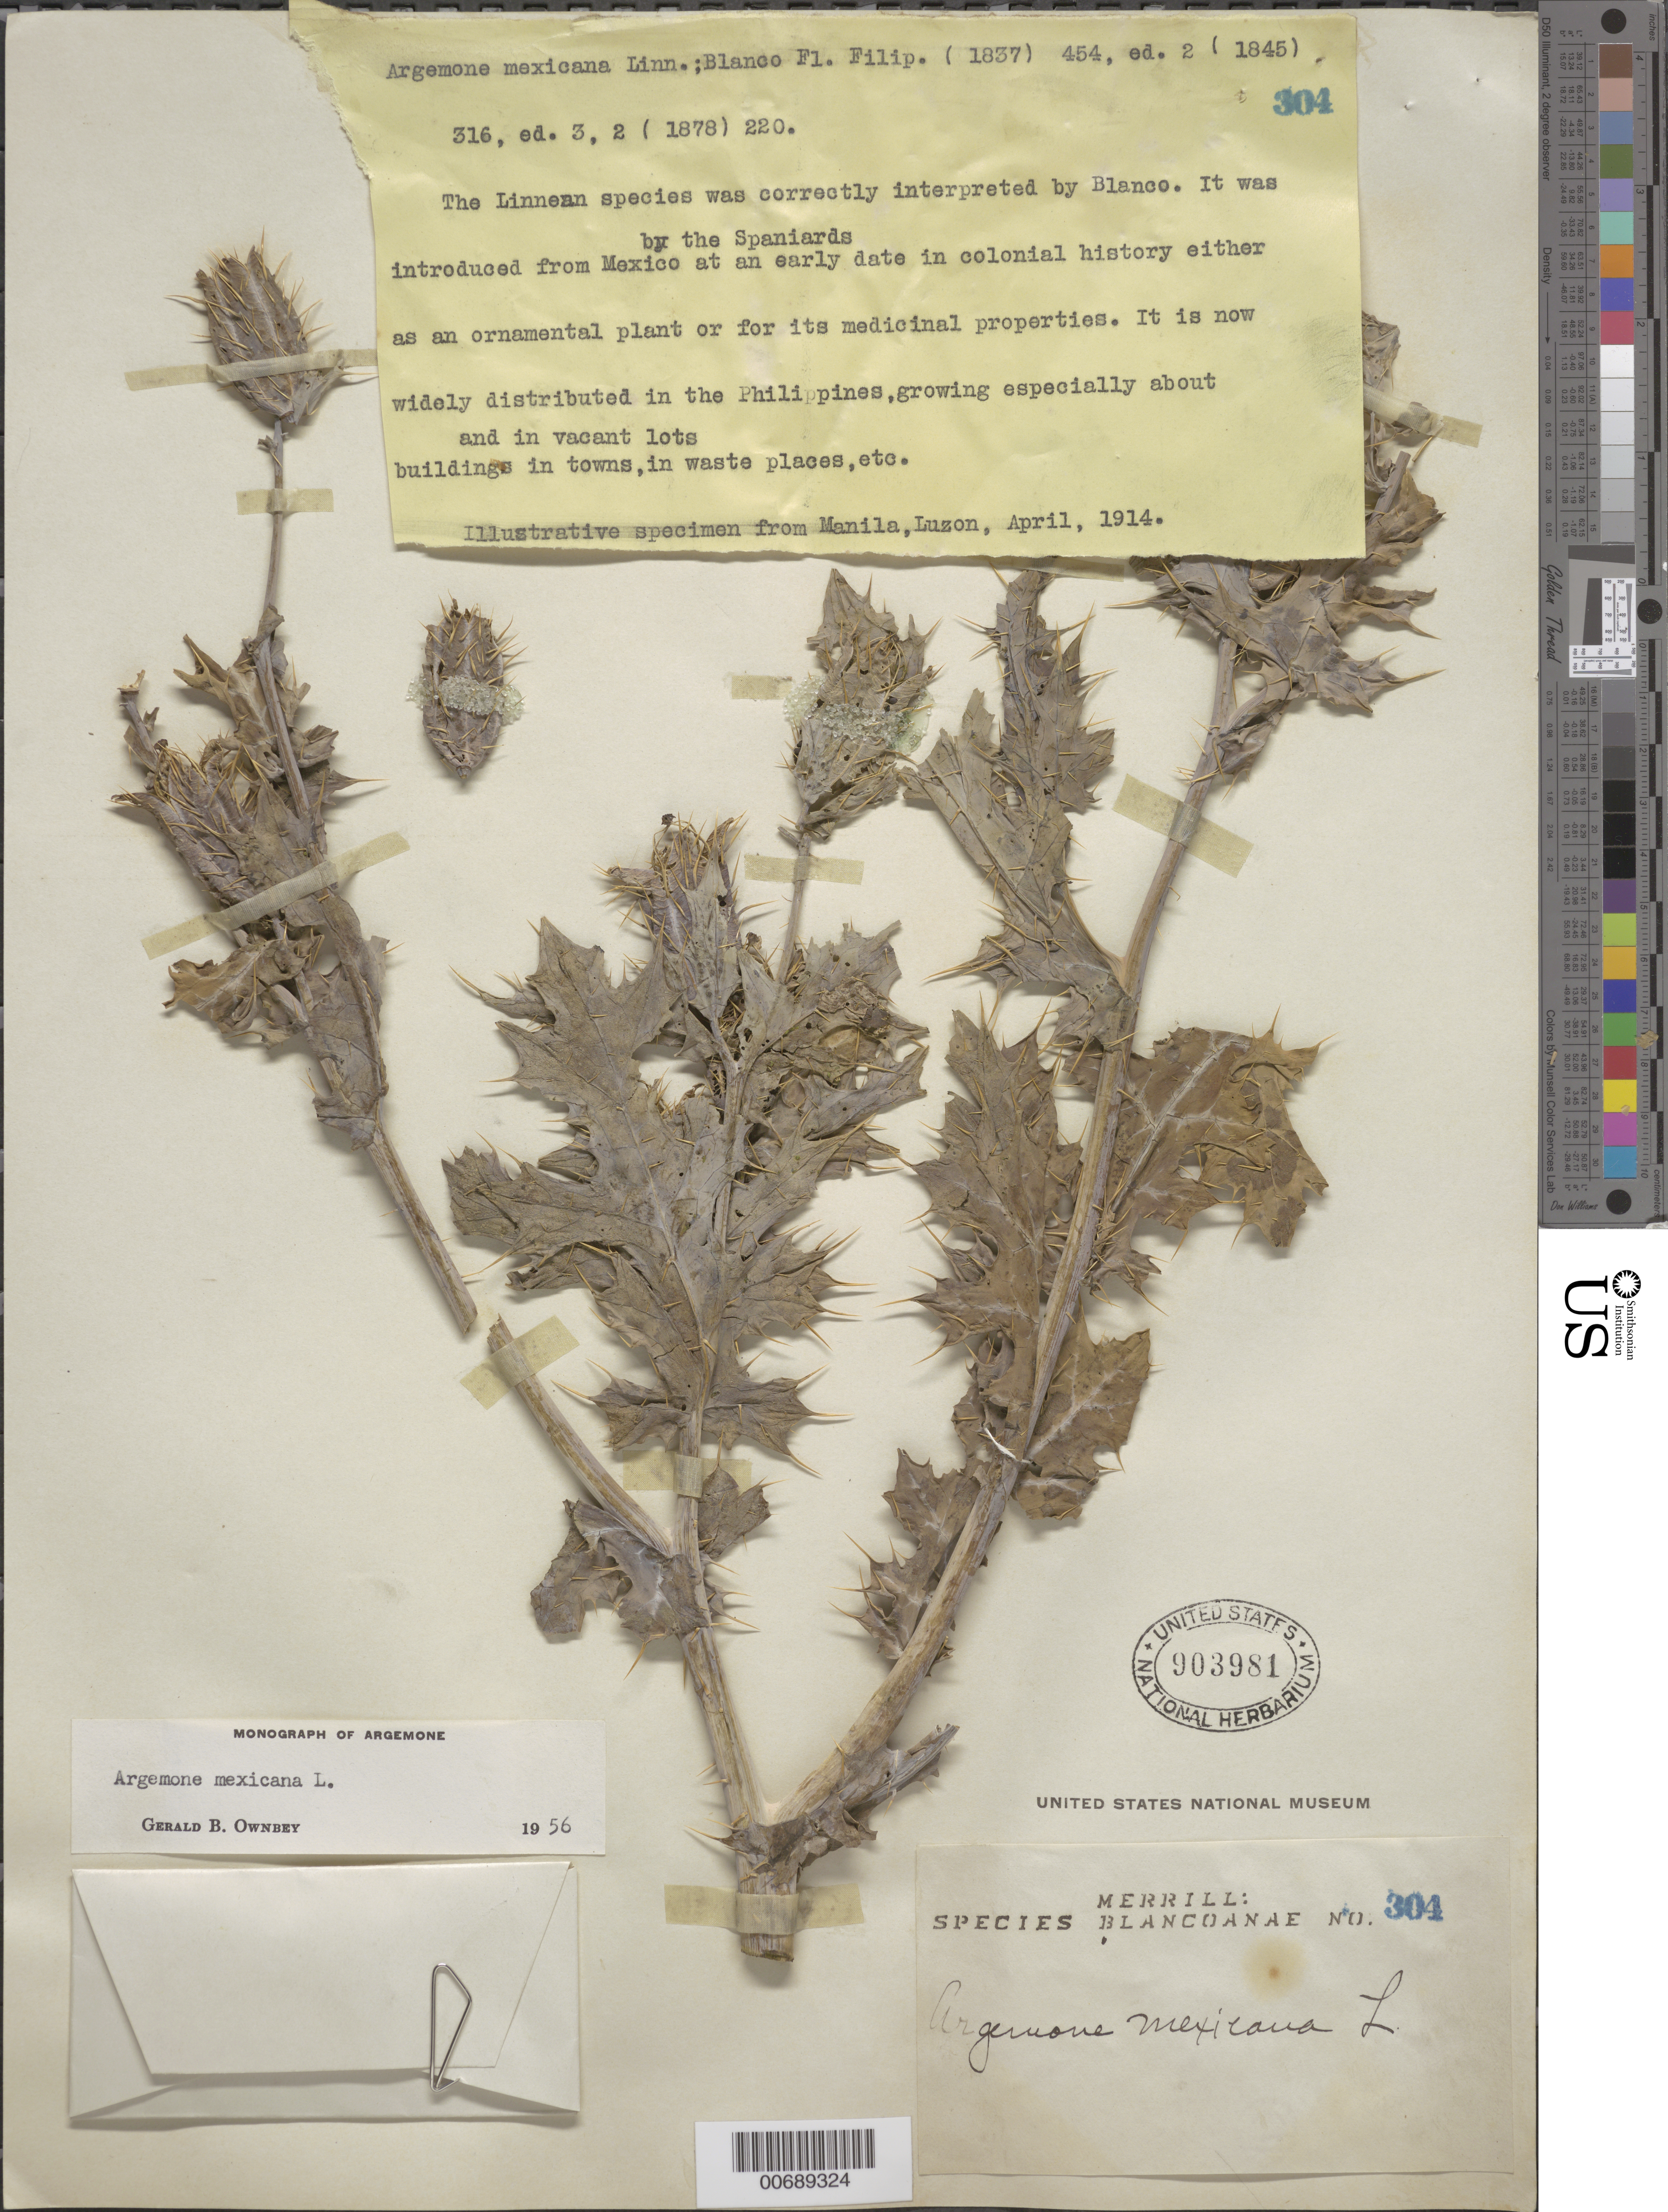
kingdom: Plantae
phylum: Tracheophyta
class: Magnoliopsida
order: Ranunculales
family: Papaveraceae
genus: Argemone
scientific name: Argemone mexicana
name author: L.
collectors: E. D. Merrill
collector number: Sp. Blancoan. 0304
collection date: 1914-12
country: Philippines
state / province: Calabarzon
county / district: Rizal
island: Luzon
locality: Antipolo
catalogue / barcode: US 903981